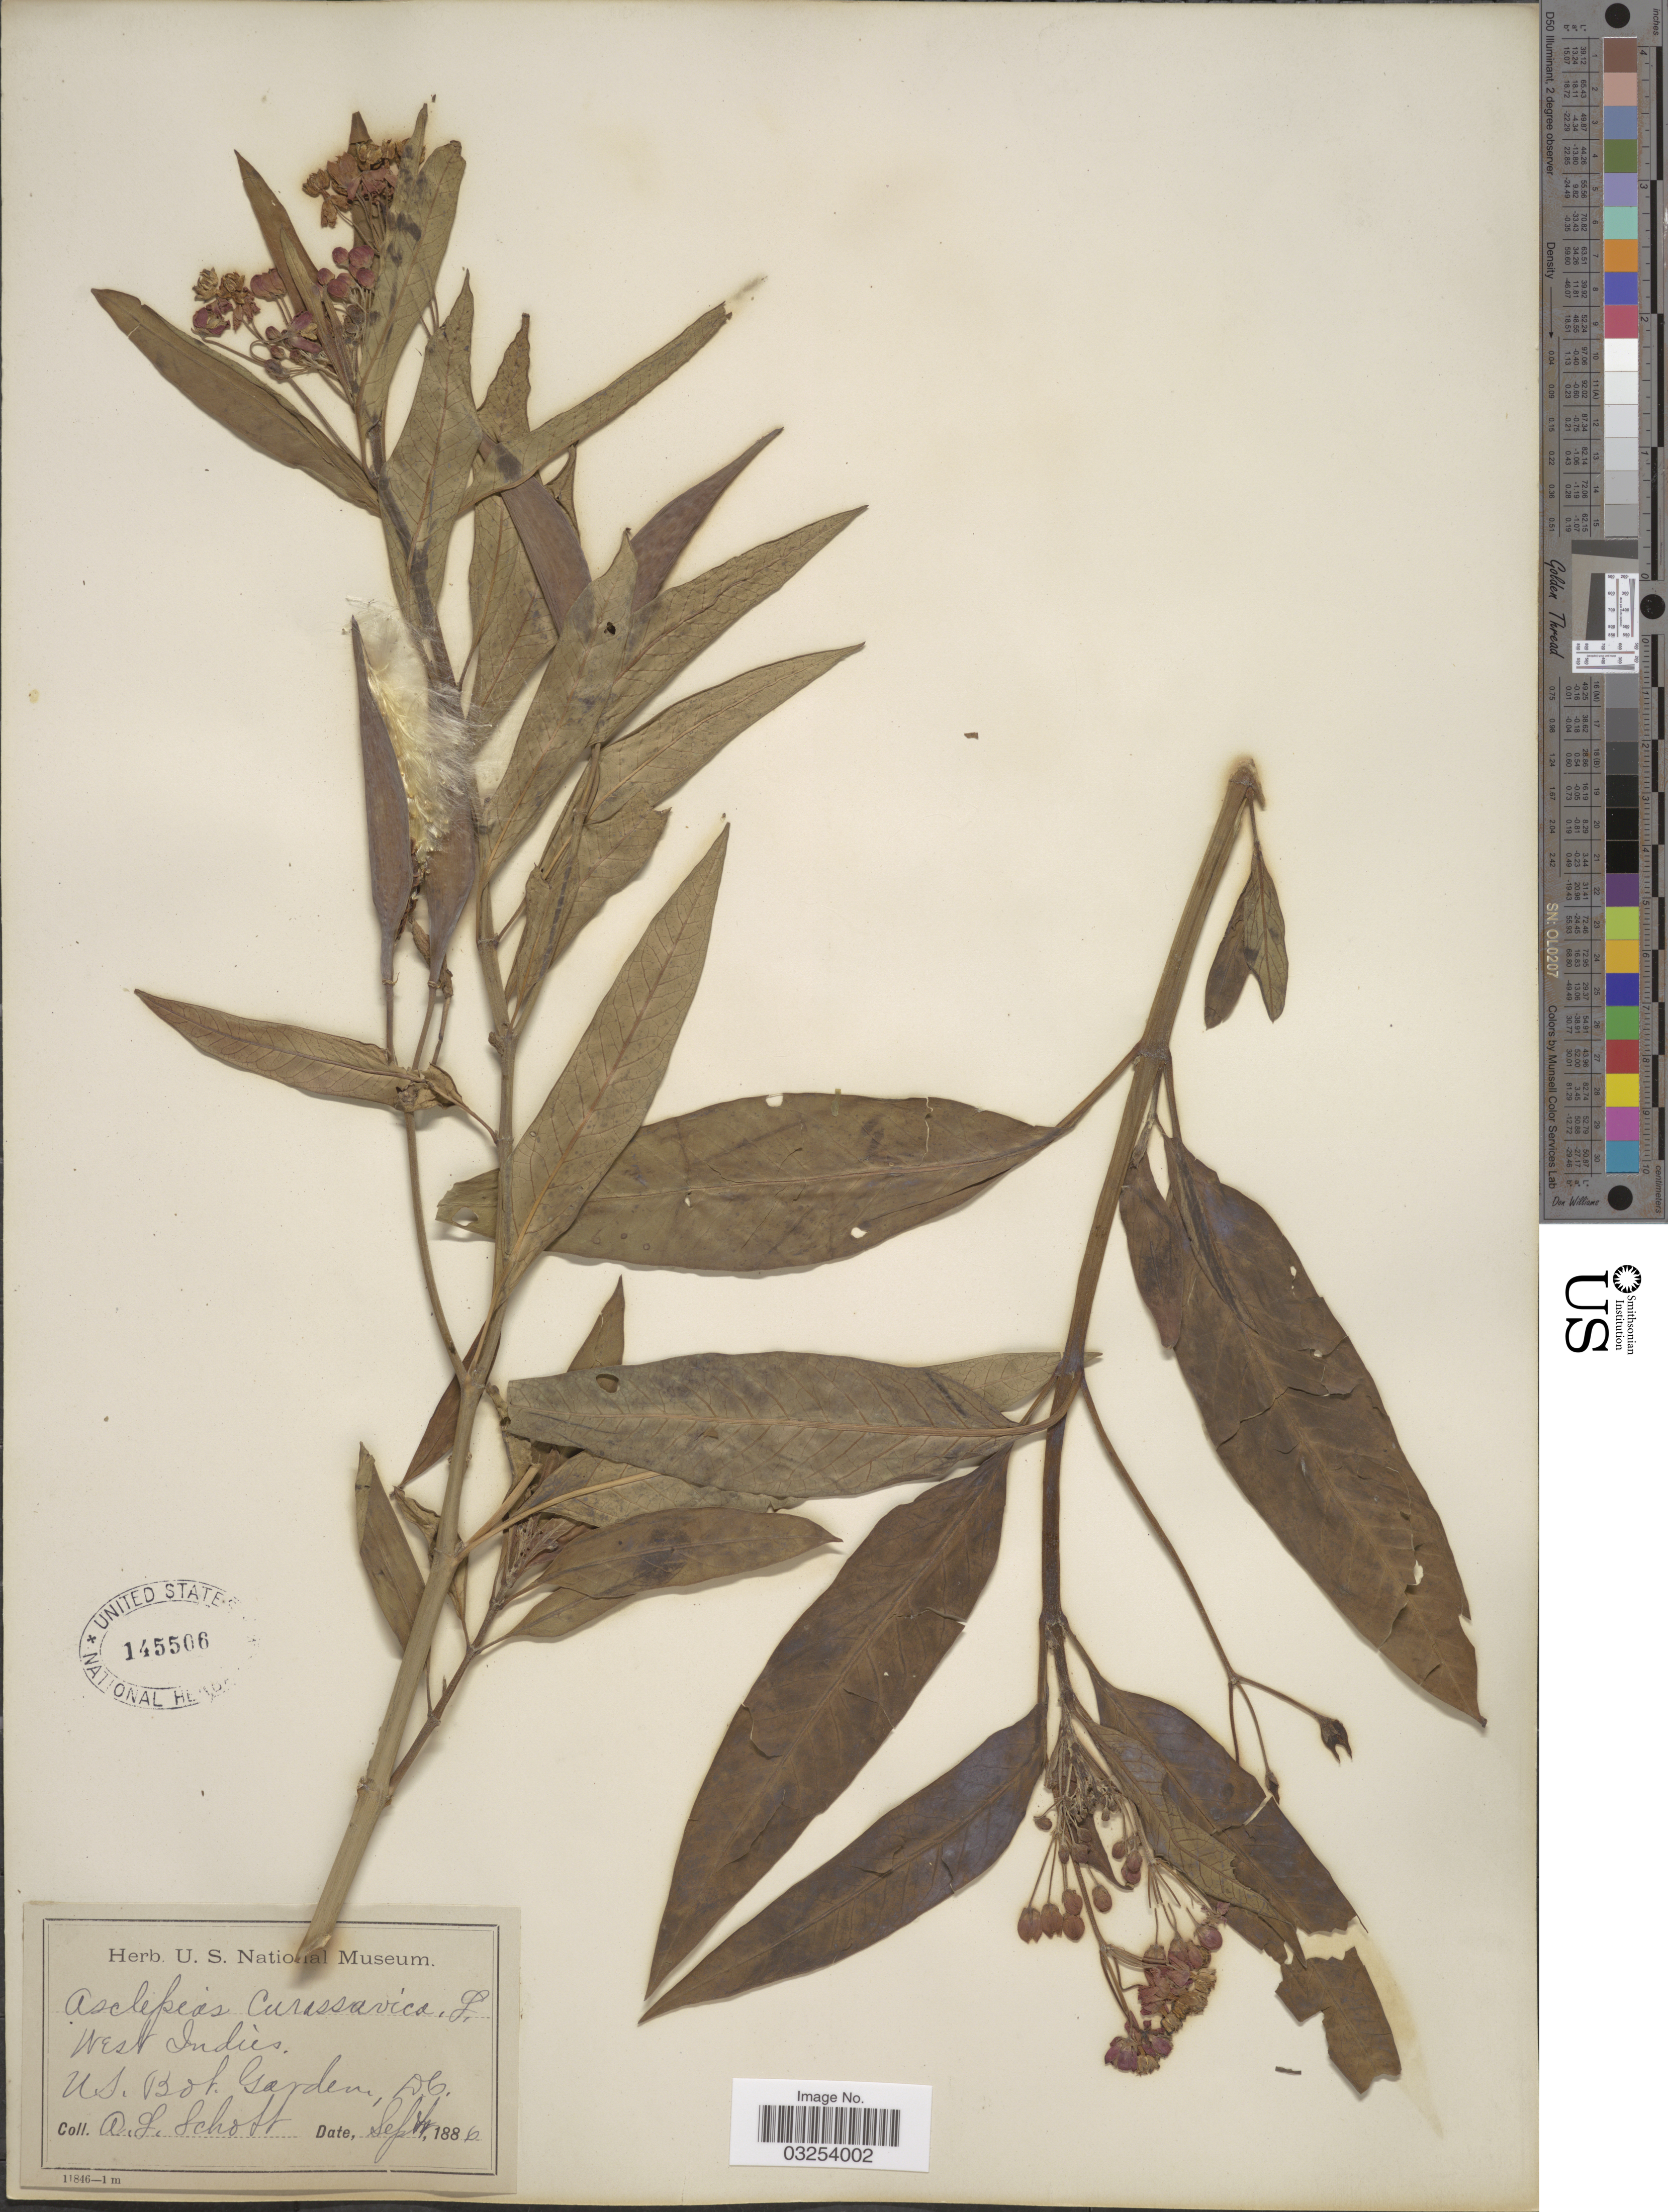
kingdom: Plantae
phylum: Tracheophyta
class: Magnoliopsida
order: Gentianales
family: Apocynaceae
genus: Asclepias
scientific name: Asclepias curassavica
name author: L.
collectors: A. L. Schott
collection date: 1886-09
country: United States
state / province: District of Columbia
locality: US. Bot. Garden. West Indies.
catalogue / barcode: US 145506